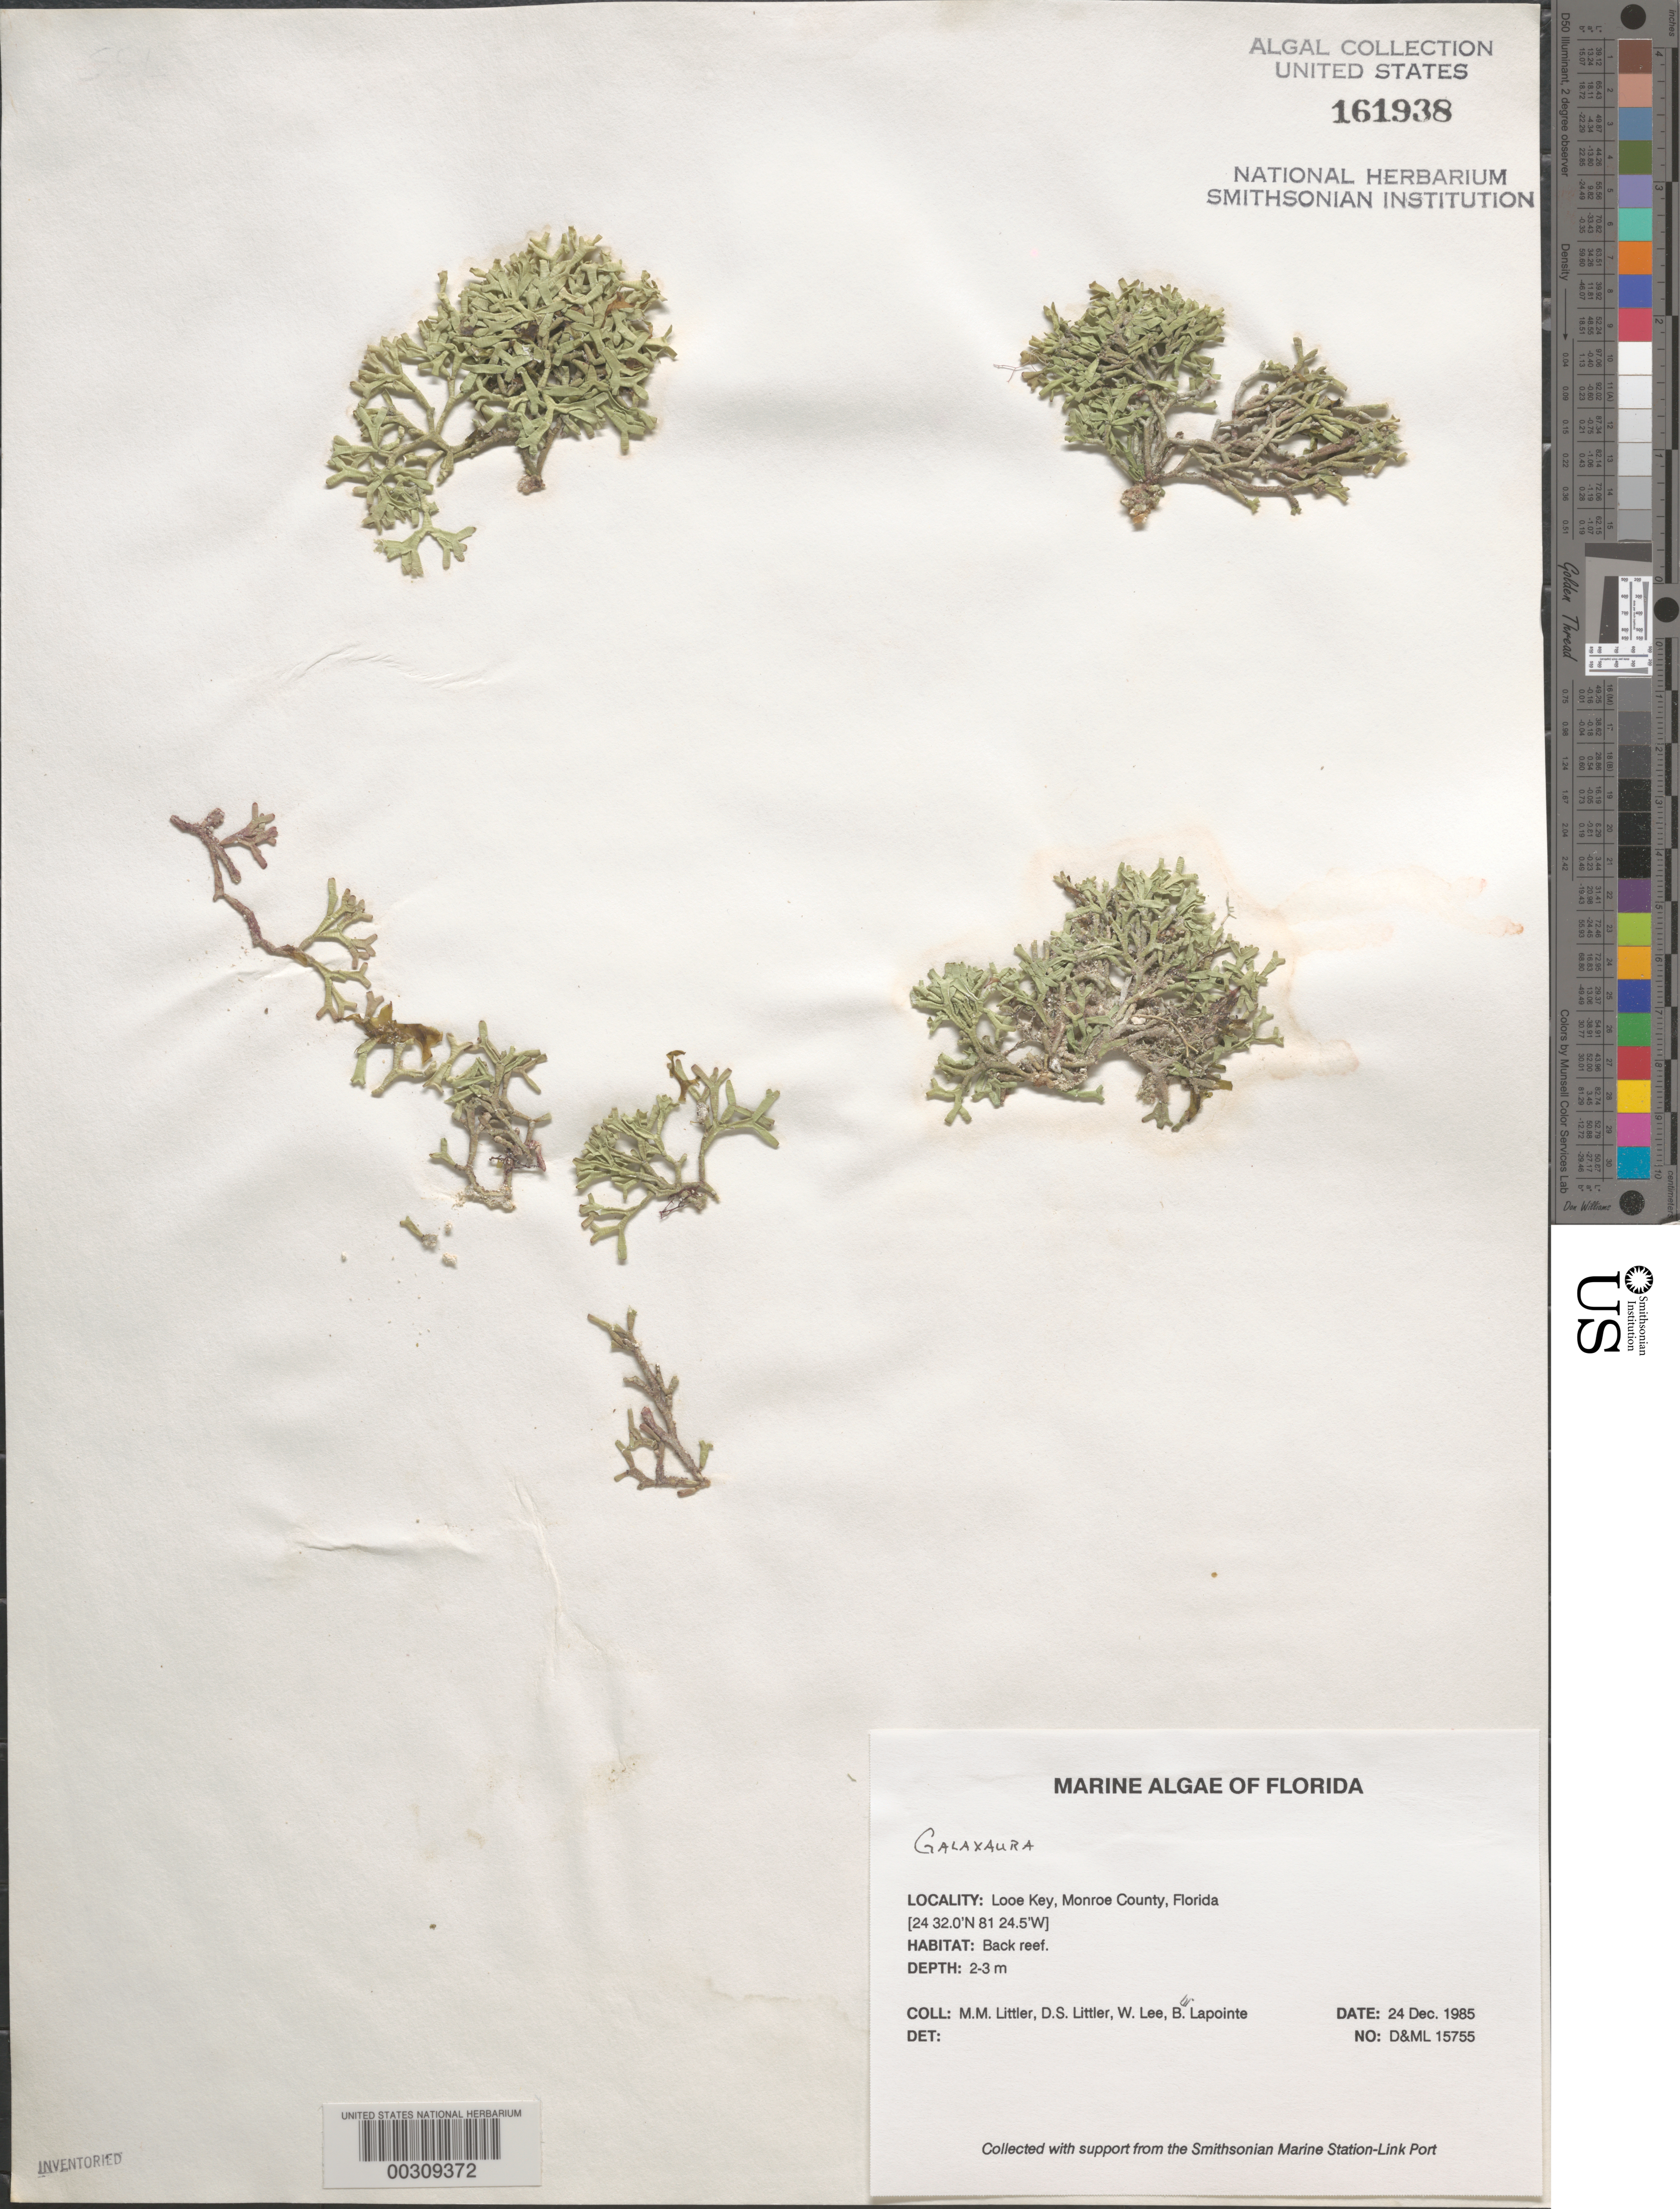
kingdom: Plantae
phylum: Rhodophyta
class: Florideophyceae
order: Nemaliales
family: Galaxauraceae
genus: Galaxaura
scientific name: Galaxaura sp.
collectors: M. M. Littler, D. S. Littler, W. Lee & B. Lapointe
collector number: D&ML 15755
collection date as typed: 24 Dec 1985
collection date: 1985-12-24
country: United States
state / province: Florida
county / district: Monroe County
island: Looe Key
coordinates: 24 32.0' N, 81 24.5' W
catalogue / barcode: US 161938